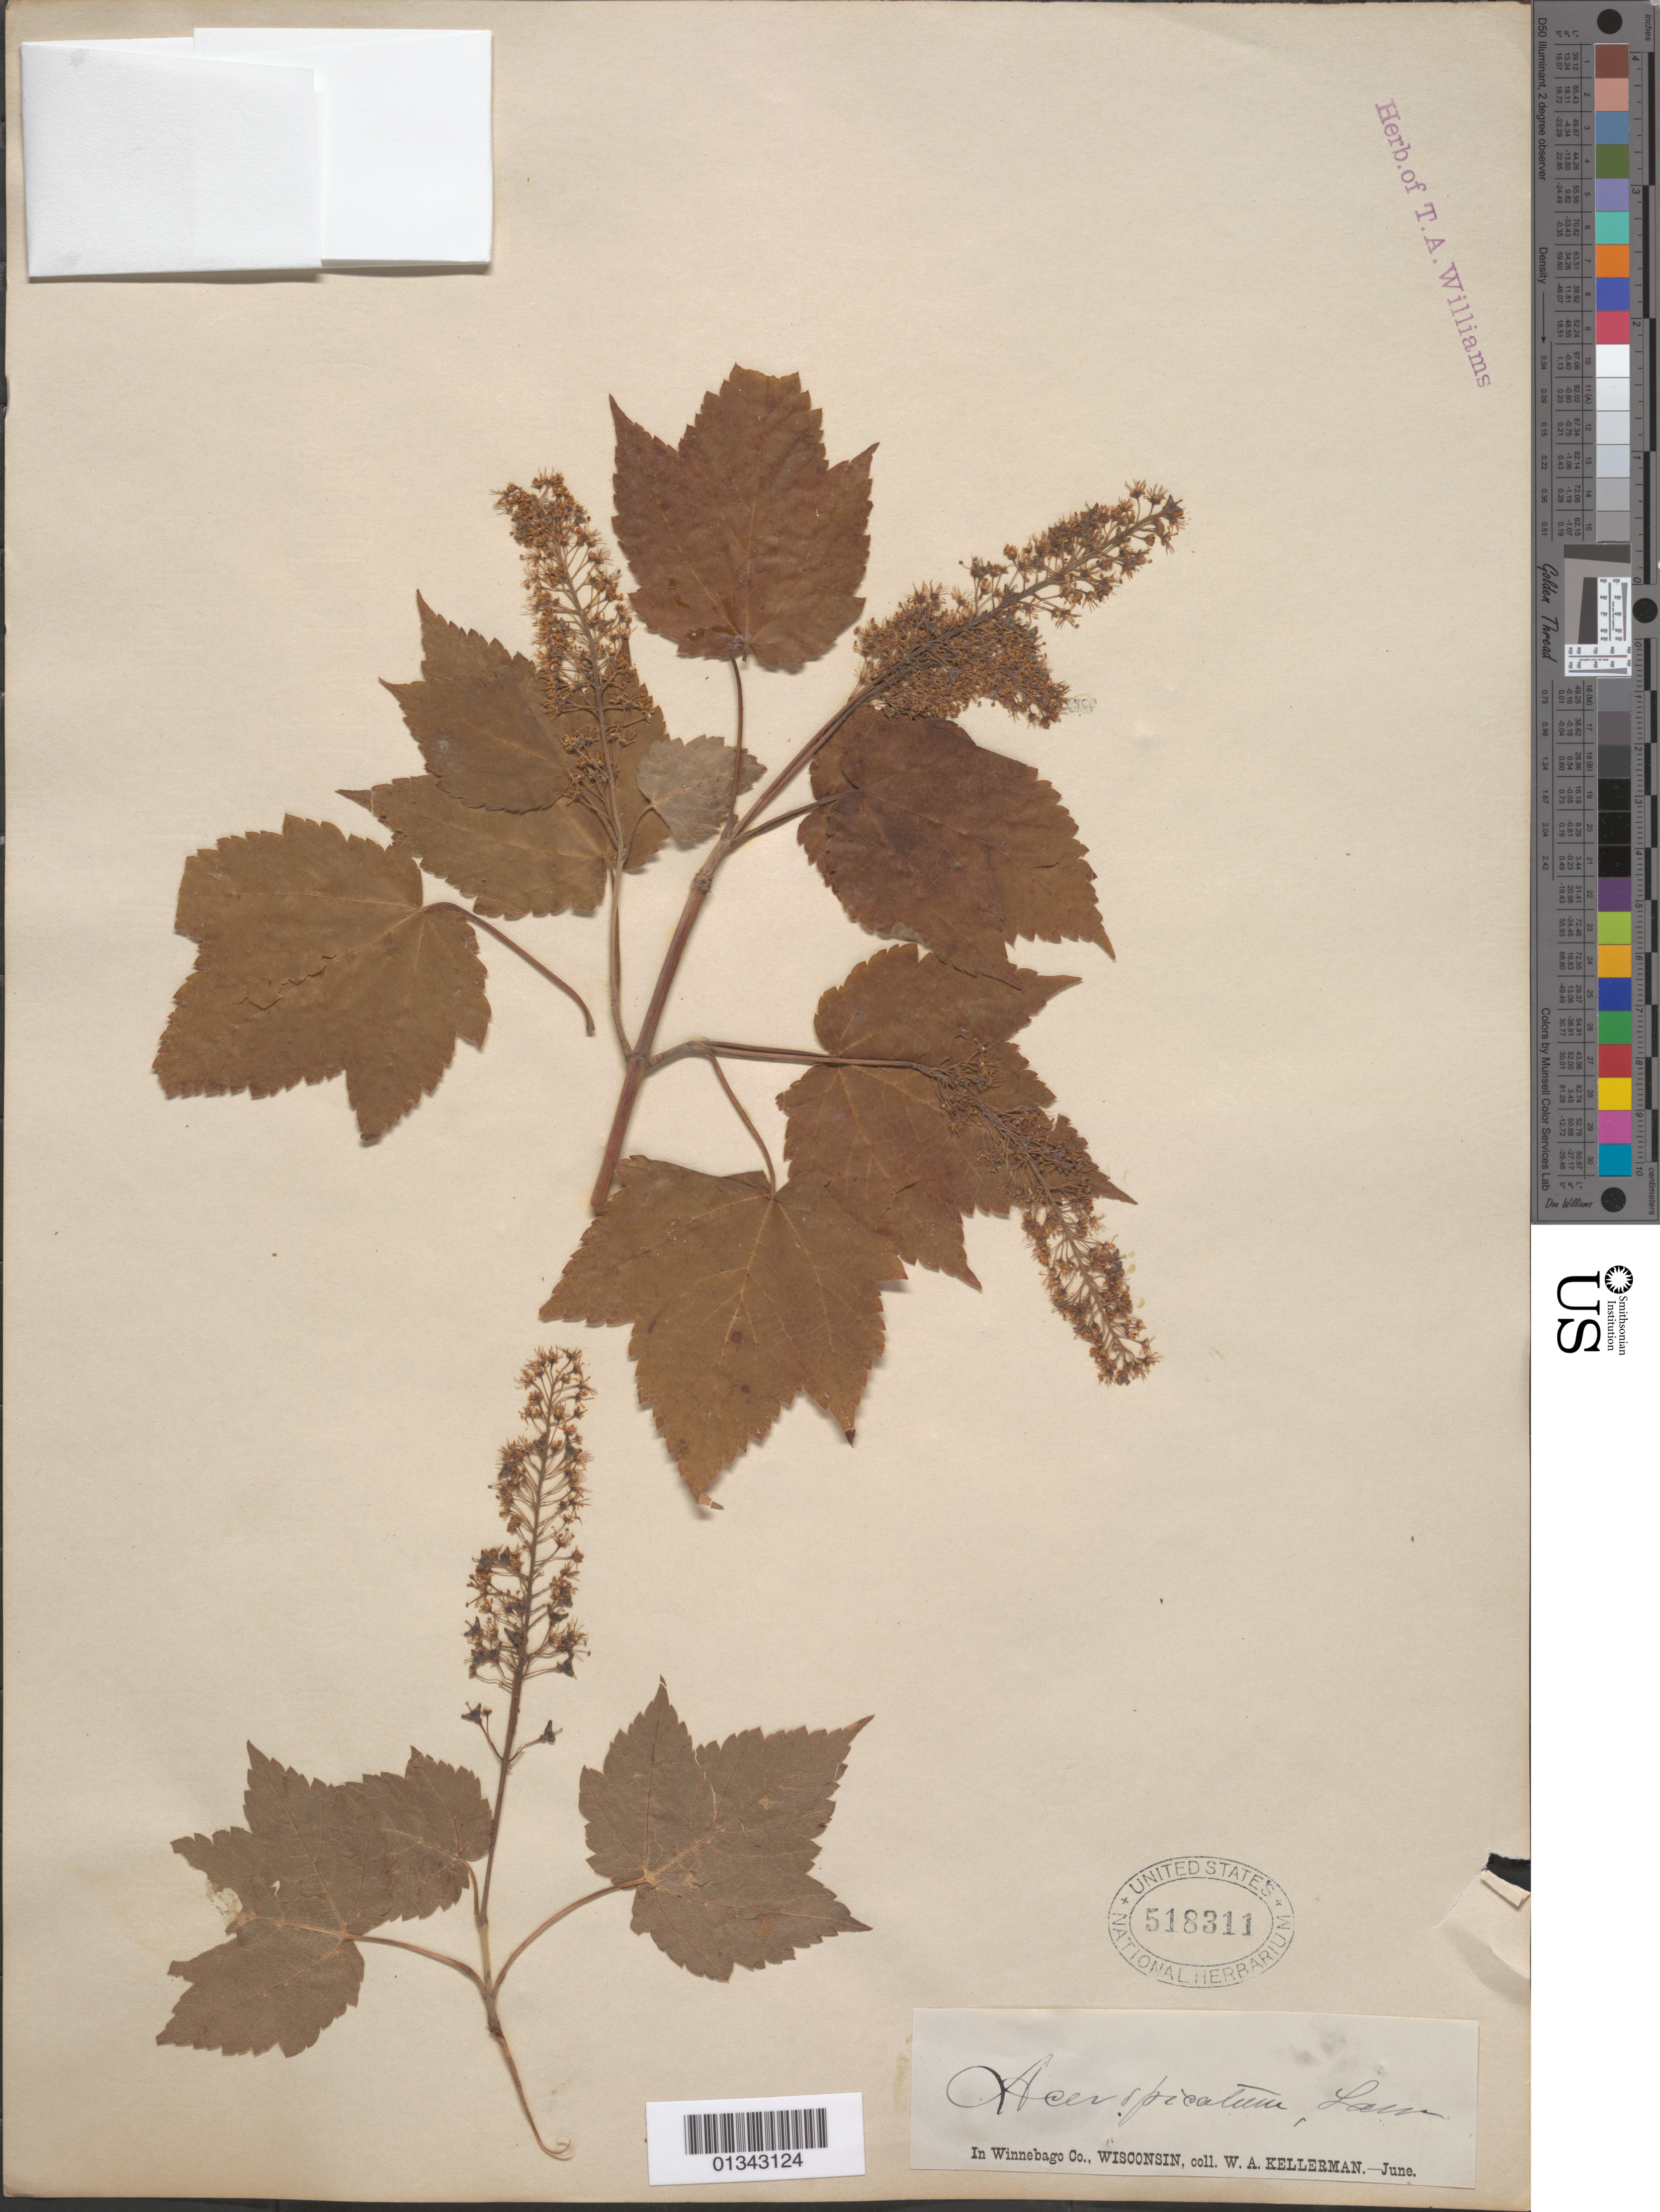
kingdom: Plantae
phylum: Tracheophyta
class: Magnoliopsida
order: Sapindales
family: Sapindaceae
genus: Acer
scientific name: Acer spicatum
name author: Lam.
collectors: W. A. Kellerman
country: United States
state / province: Wisconsin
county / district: Winnebago County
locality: Winnebago County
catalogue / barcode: US 518311